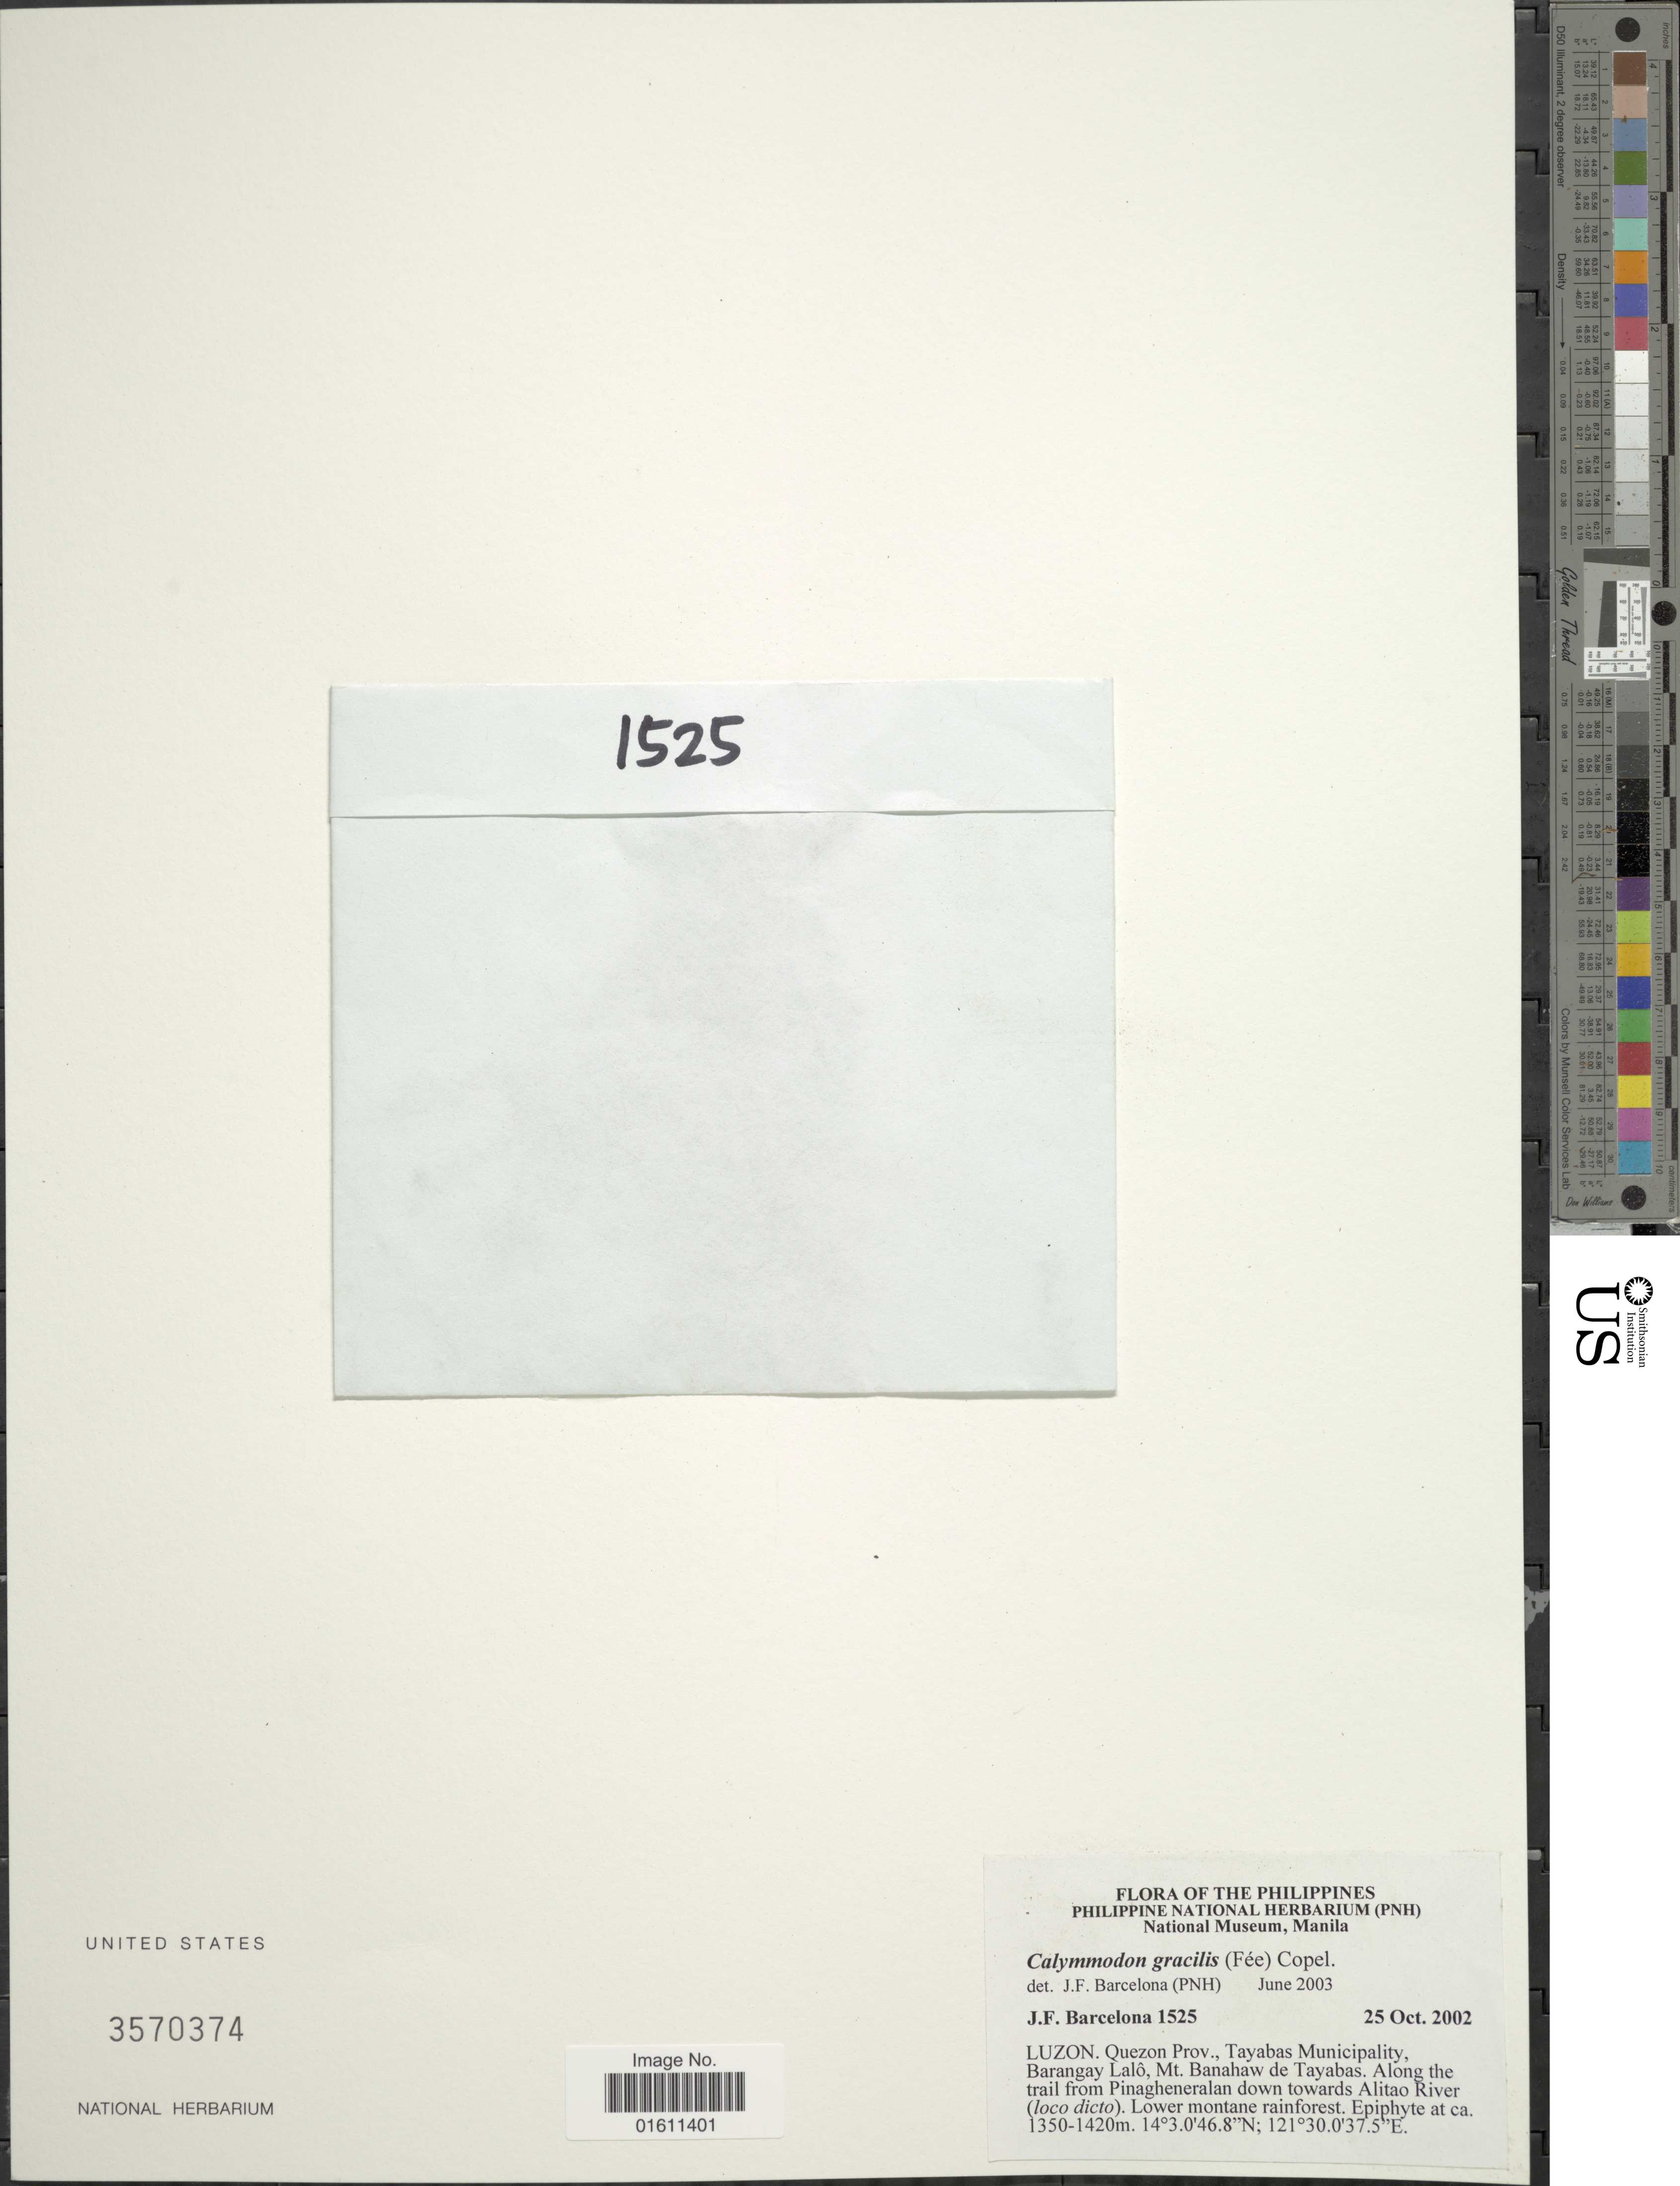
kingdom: Plantae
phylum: Tracheophyta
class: Polypodiopsida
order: Polypodiales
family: Polypodiaceae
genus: Calymmodon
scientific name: Calymmodon gracilis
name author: (Fée) Copel.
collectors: J. F. Barcelona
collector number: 1525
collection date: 2002-10-25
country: Philippines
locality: The Philippines, Luzon. Quezon Prov., Tayabas Municipaltiy, Barangay. Lalô, Mt. Banahaw de Tayabas, along the trail from Pinagheneralan down toward Alitao River (loco dicto).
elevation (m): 1350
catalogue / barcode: US 3570374